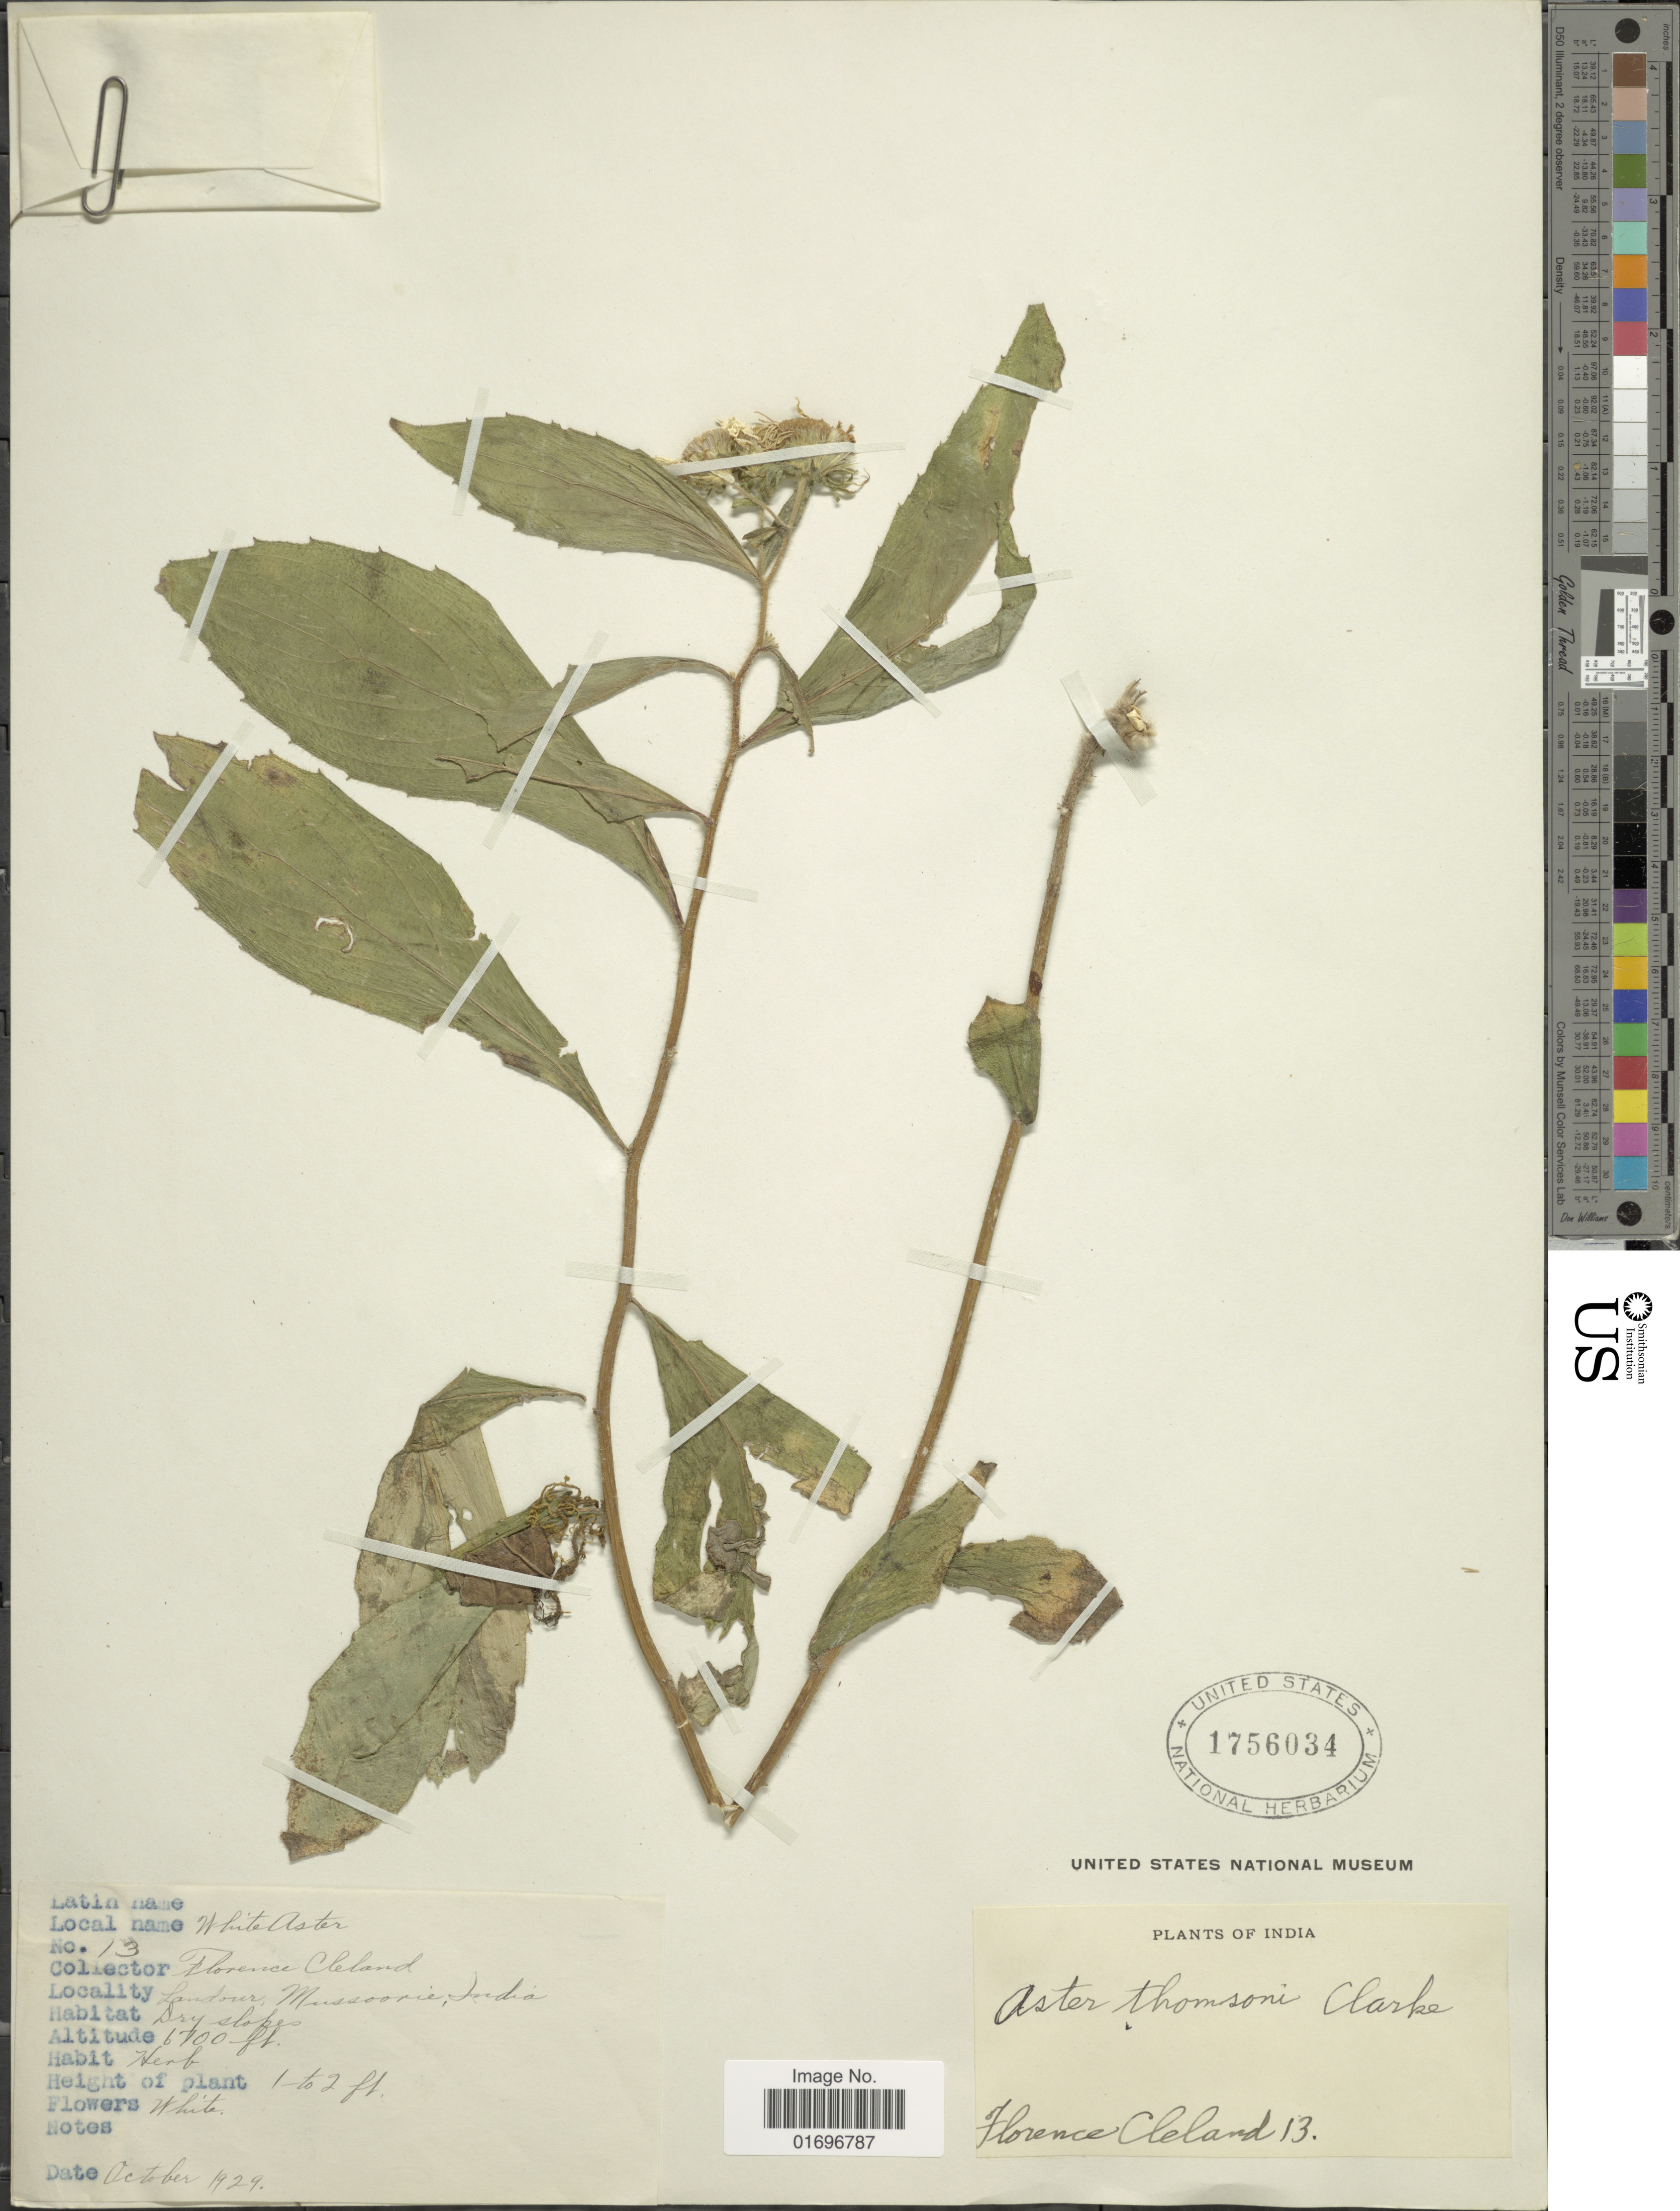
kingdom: Plantae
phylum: Tracheophyta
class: Magnoliopsida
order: Asterales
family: Asteraceae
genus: Aster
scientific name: Aster thomsonii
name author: C.B. Clarke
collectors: F. Cleland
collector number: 13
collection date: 1929-10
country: India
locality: Landour, Mussoorie, India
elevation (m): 2042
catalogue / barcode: US 1756034